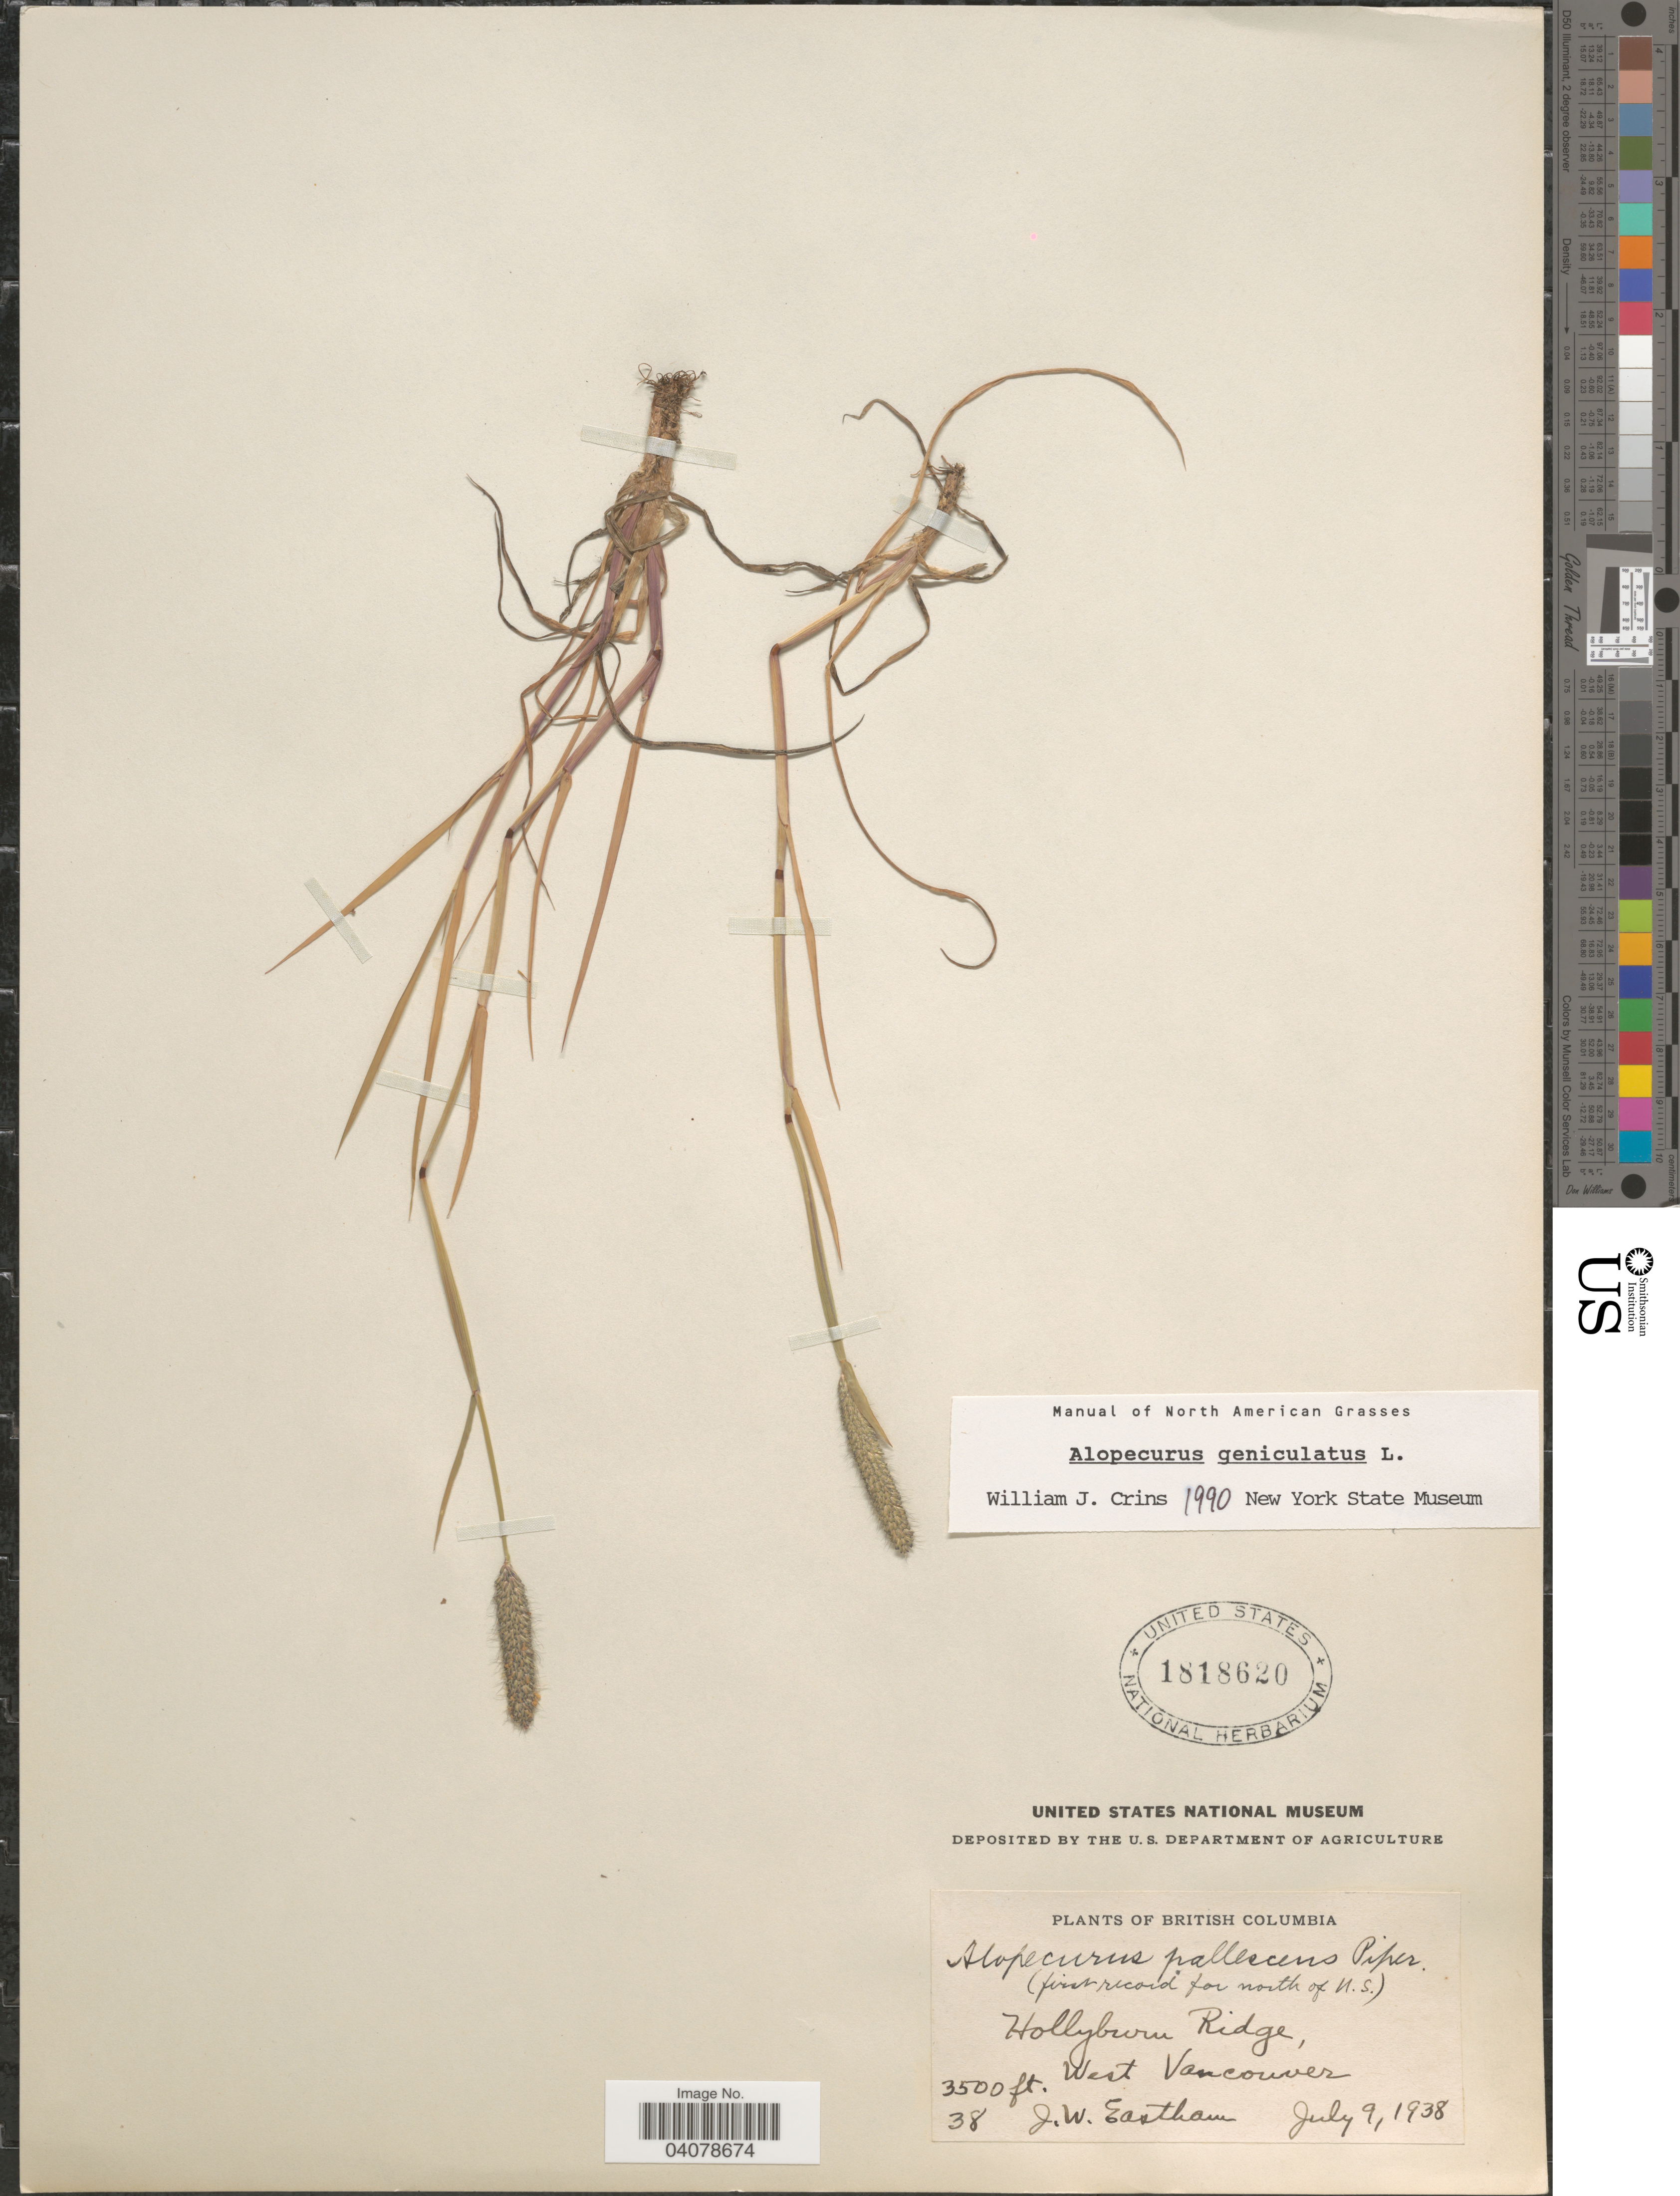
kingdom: Plantae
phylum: Tracheophyta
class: Liliopsida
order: Poales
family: Poaceae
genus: Alopecurus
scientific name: Alopecurus geniculatus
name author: L.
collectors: J. Eastham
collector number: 38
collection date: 1938-07-09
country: Canada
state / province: British Columbia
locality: Hollyburn Ridge, West Vancouver.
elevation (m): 1067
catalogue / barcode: US 1818620